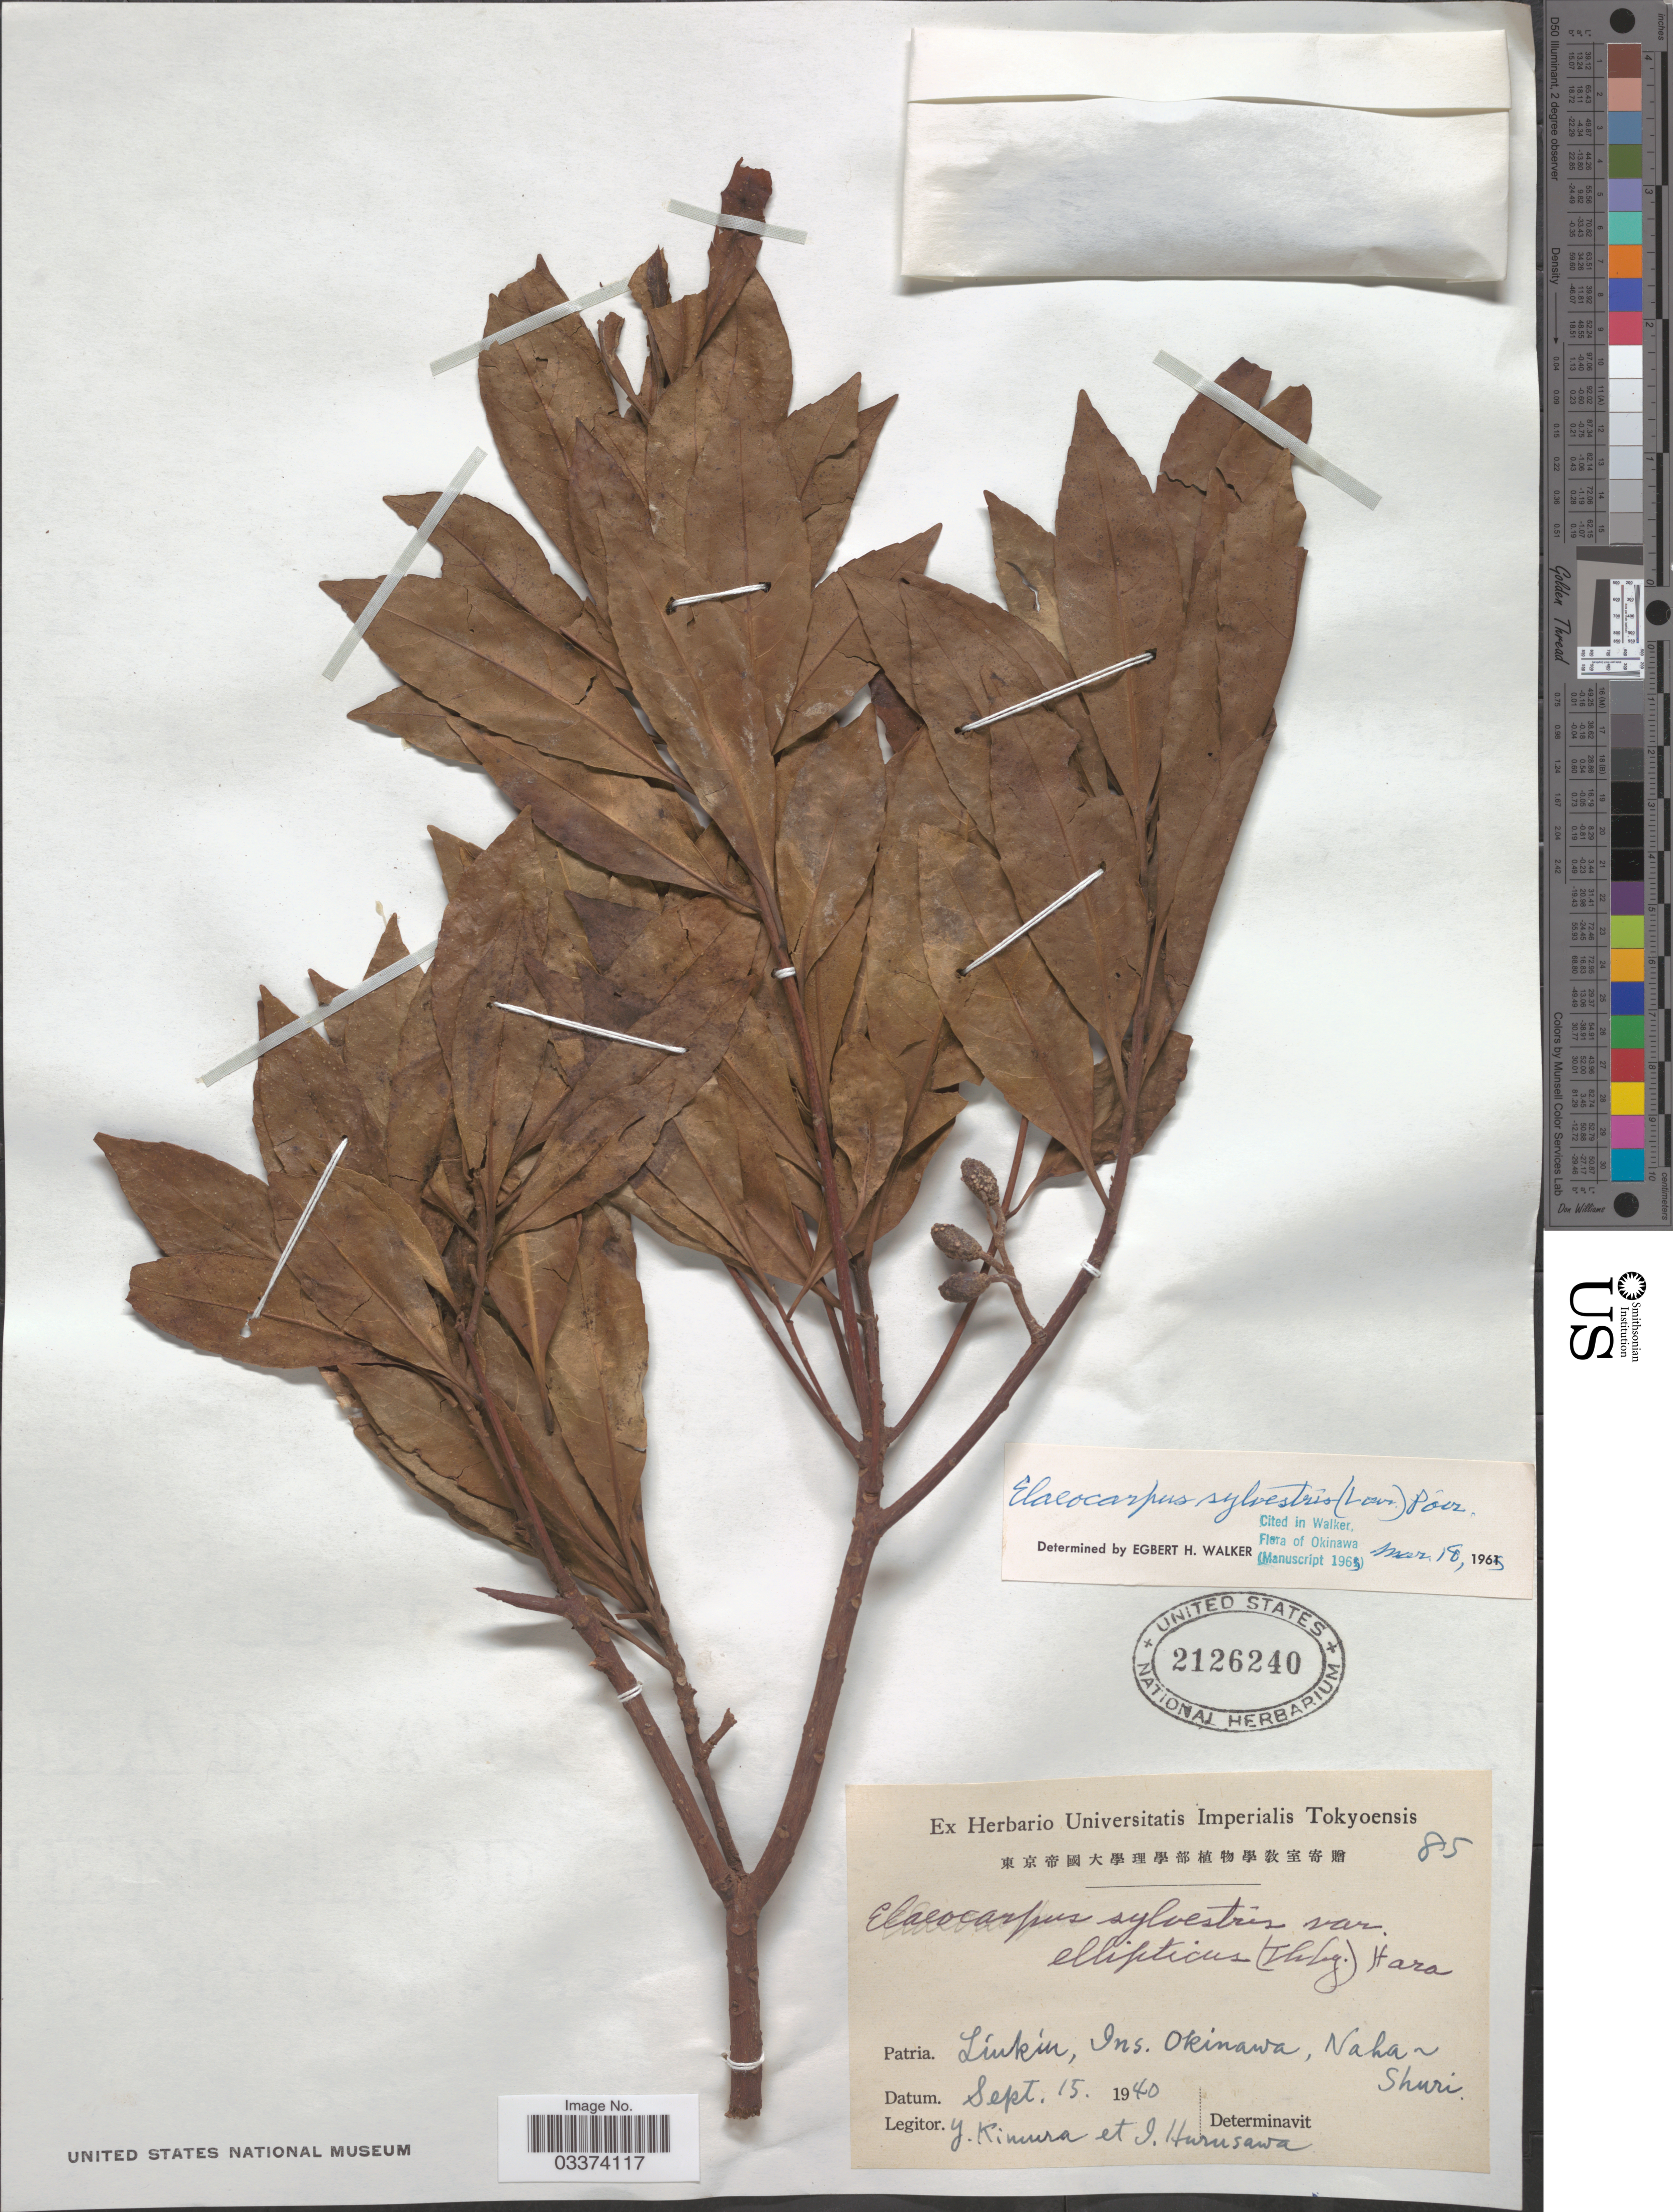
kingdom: Plantae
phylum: Tracheophyta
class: Magnoliopsida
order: Oxalidales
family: Elaeocarpaceae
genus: Elaeocarpus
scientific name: Elaeocarpus sylvestris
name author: (Lour.) Poir.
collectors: Y. Kimura & I. Hurusawa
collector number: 85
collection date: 1940-09-15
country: Japan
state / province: Okinawa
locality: Patria. Liukiu, Ins. Okinawa, Naha ~ Shuri.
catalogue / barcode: US 2126240